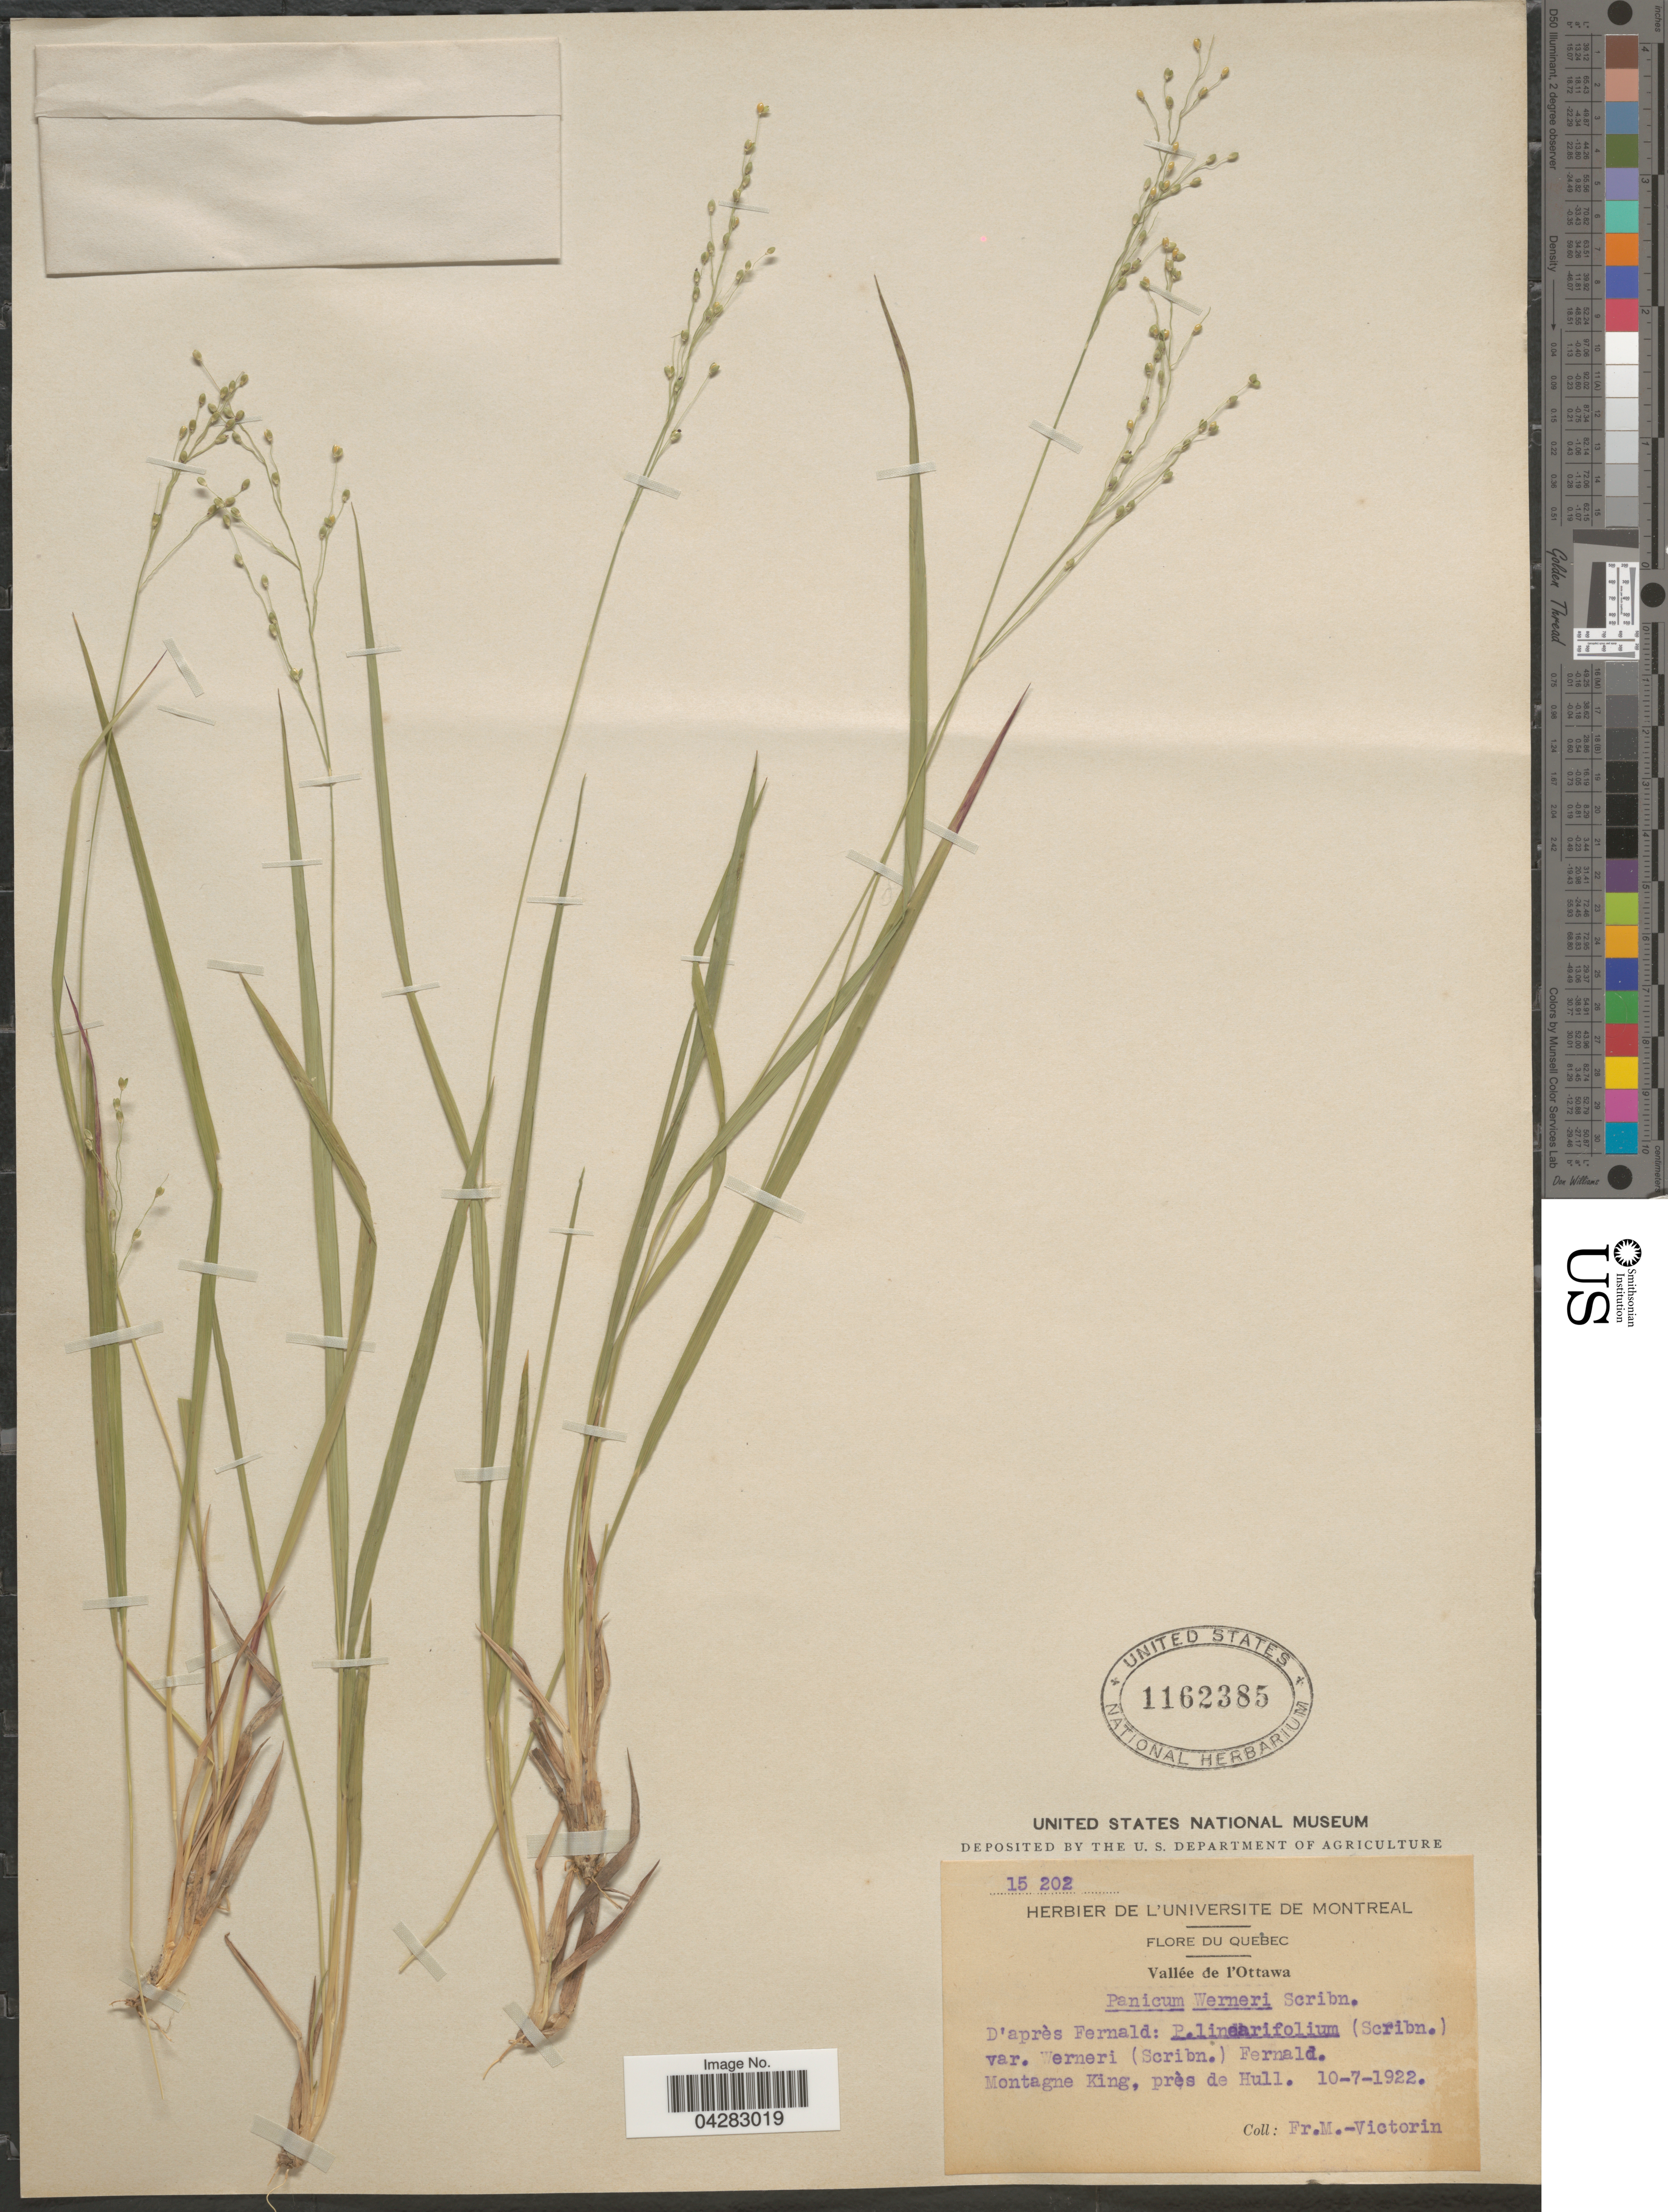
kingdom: Plantae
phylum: Tracheophyta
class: Liliopsida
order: Poales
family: Poaceae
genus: Dichanthelium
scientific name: Dichanthelium linearifolium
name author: (Scribn.) Gould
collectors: F. Victorin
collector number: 15202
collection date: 1922-07-10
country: Canada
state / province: Quebec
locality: Vallée de l'Ottawa. Montagne King, près de Hull.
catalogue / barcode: US 1162385